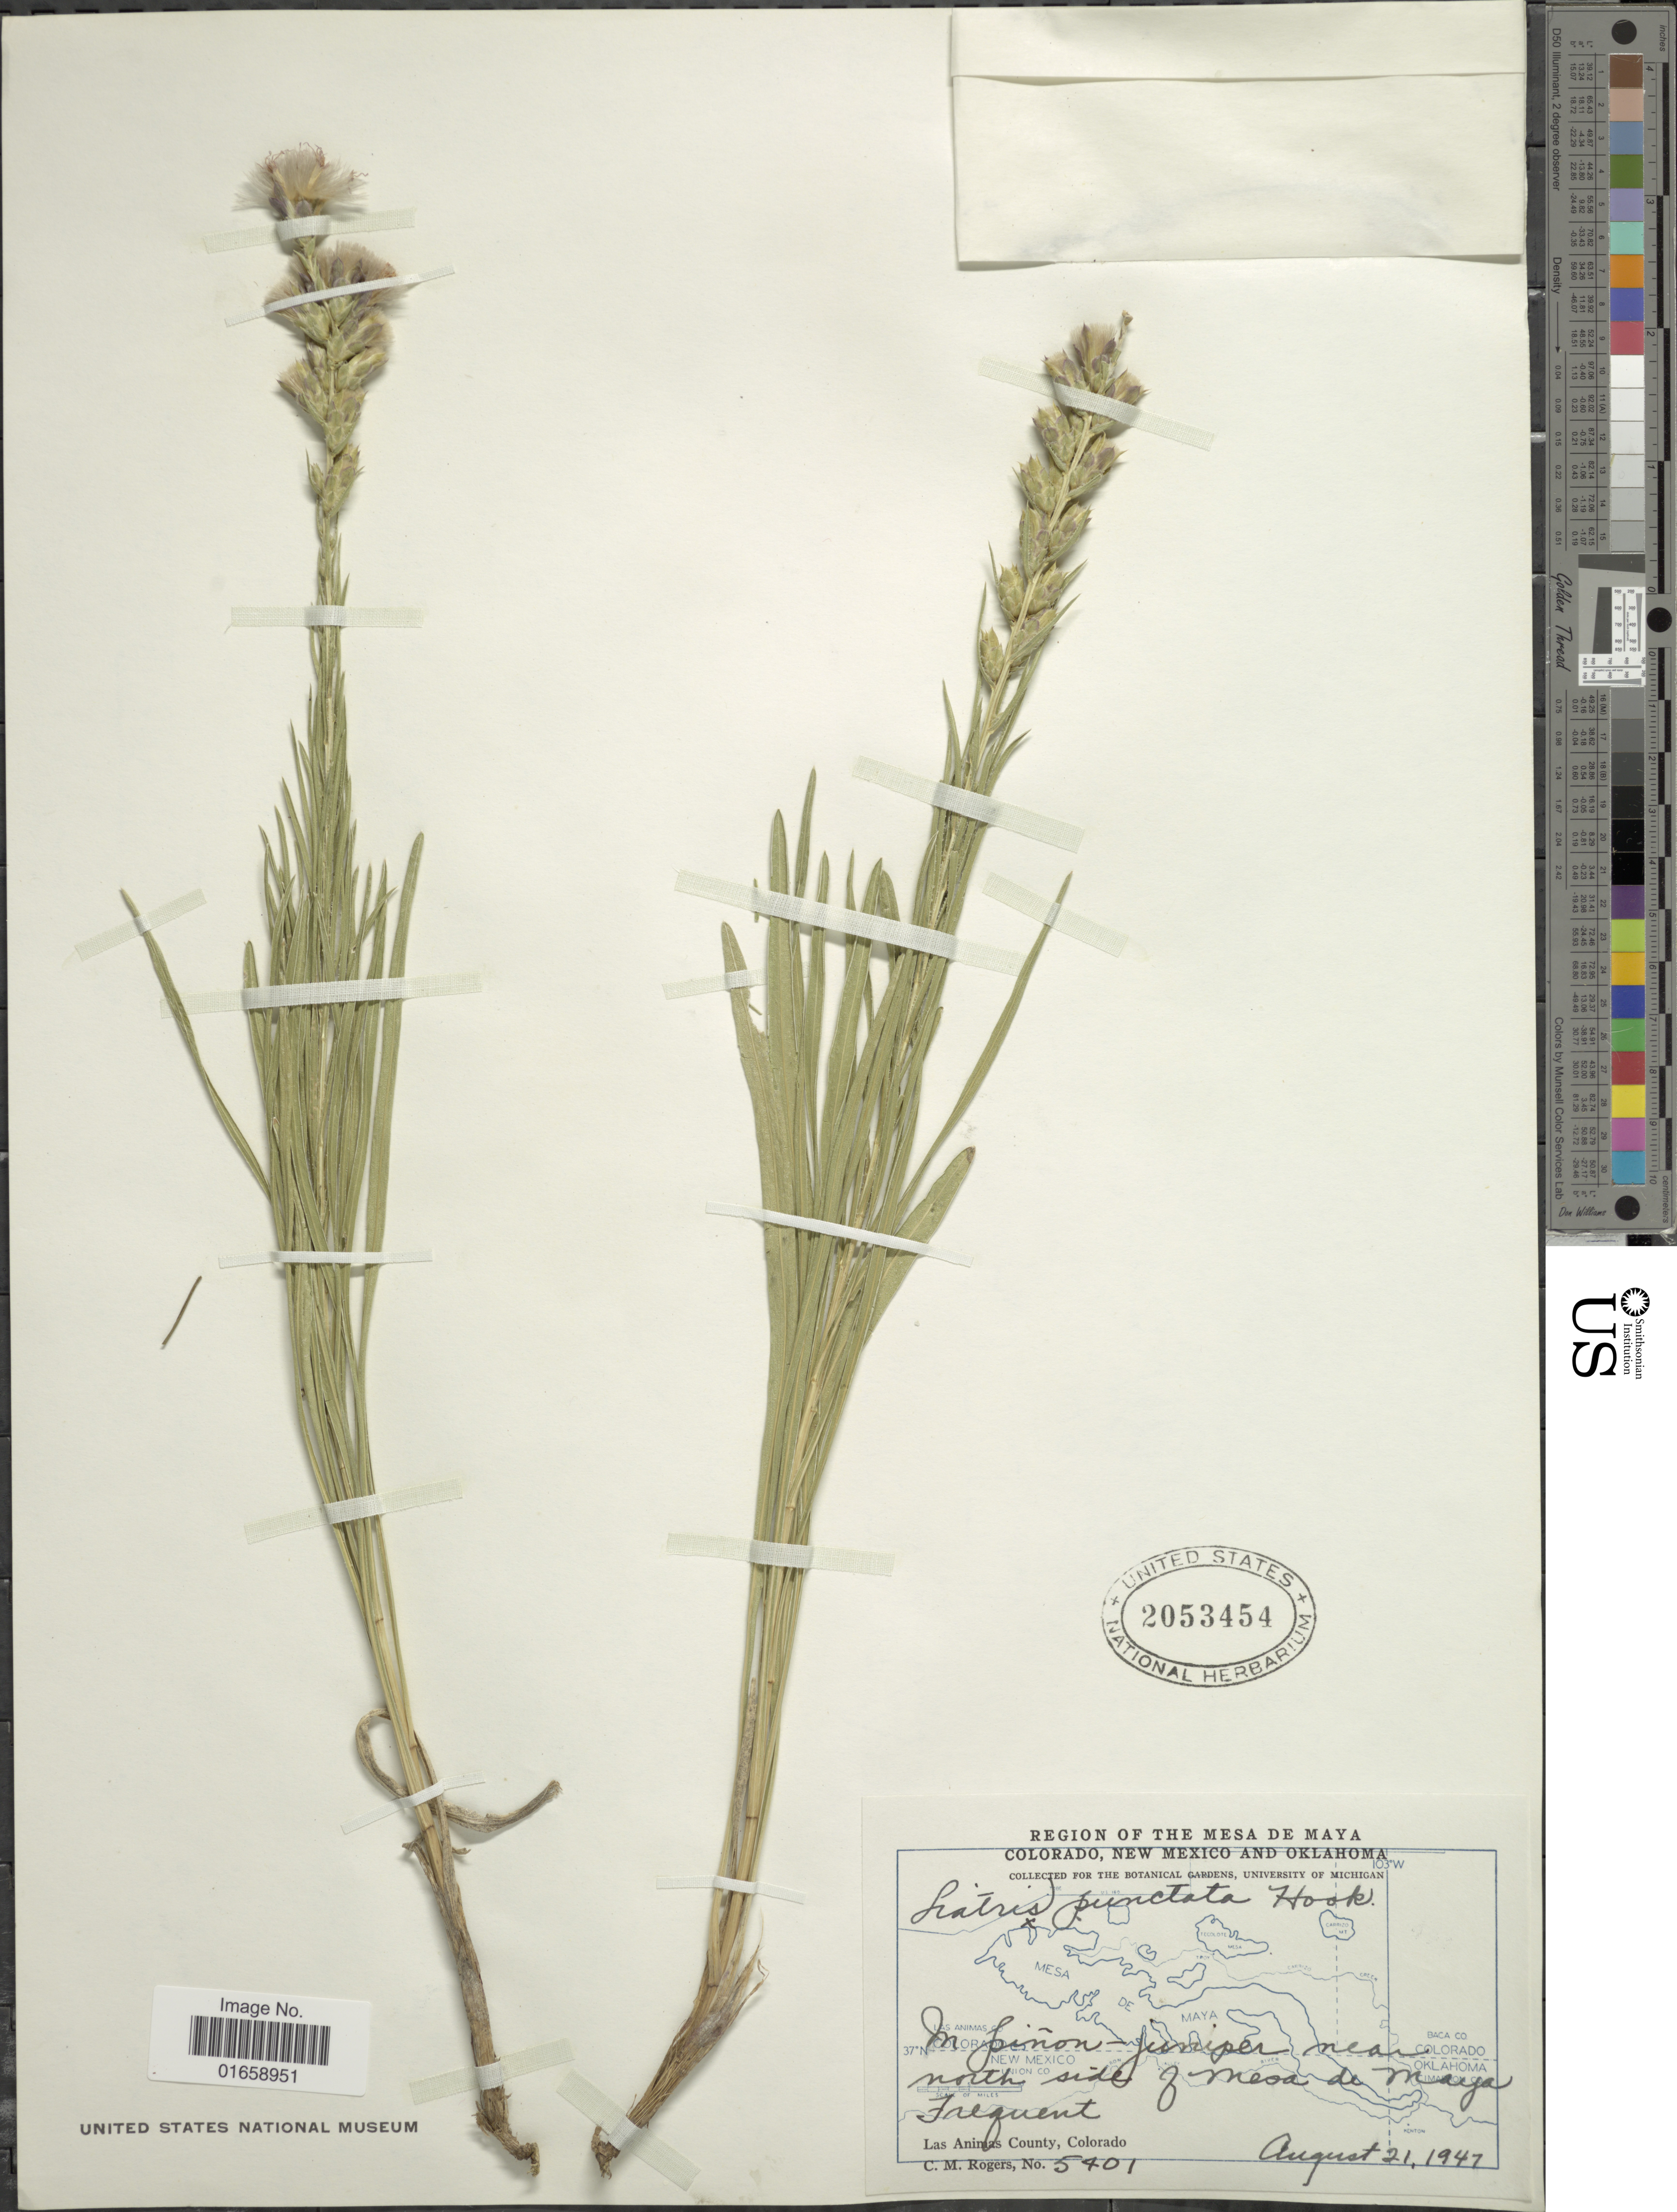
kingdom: Plantae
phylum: Tracheophyta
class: Magnoliopsida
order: Asterales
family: Asteraceae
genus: Liatris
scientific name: Liatris punctata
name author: Hook.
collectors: C. M. Rogers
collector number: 5401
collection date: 1947-08-21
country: United States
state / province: Colorado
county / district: Las Animas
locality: Region of the Mesa de Maya, In Fiñon-funipen near north side of Mesa de Maya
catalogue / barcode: US 2053454